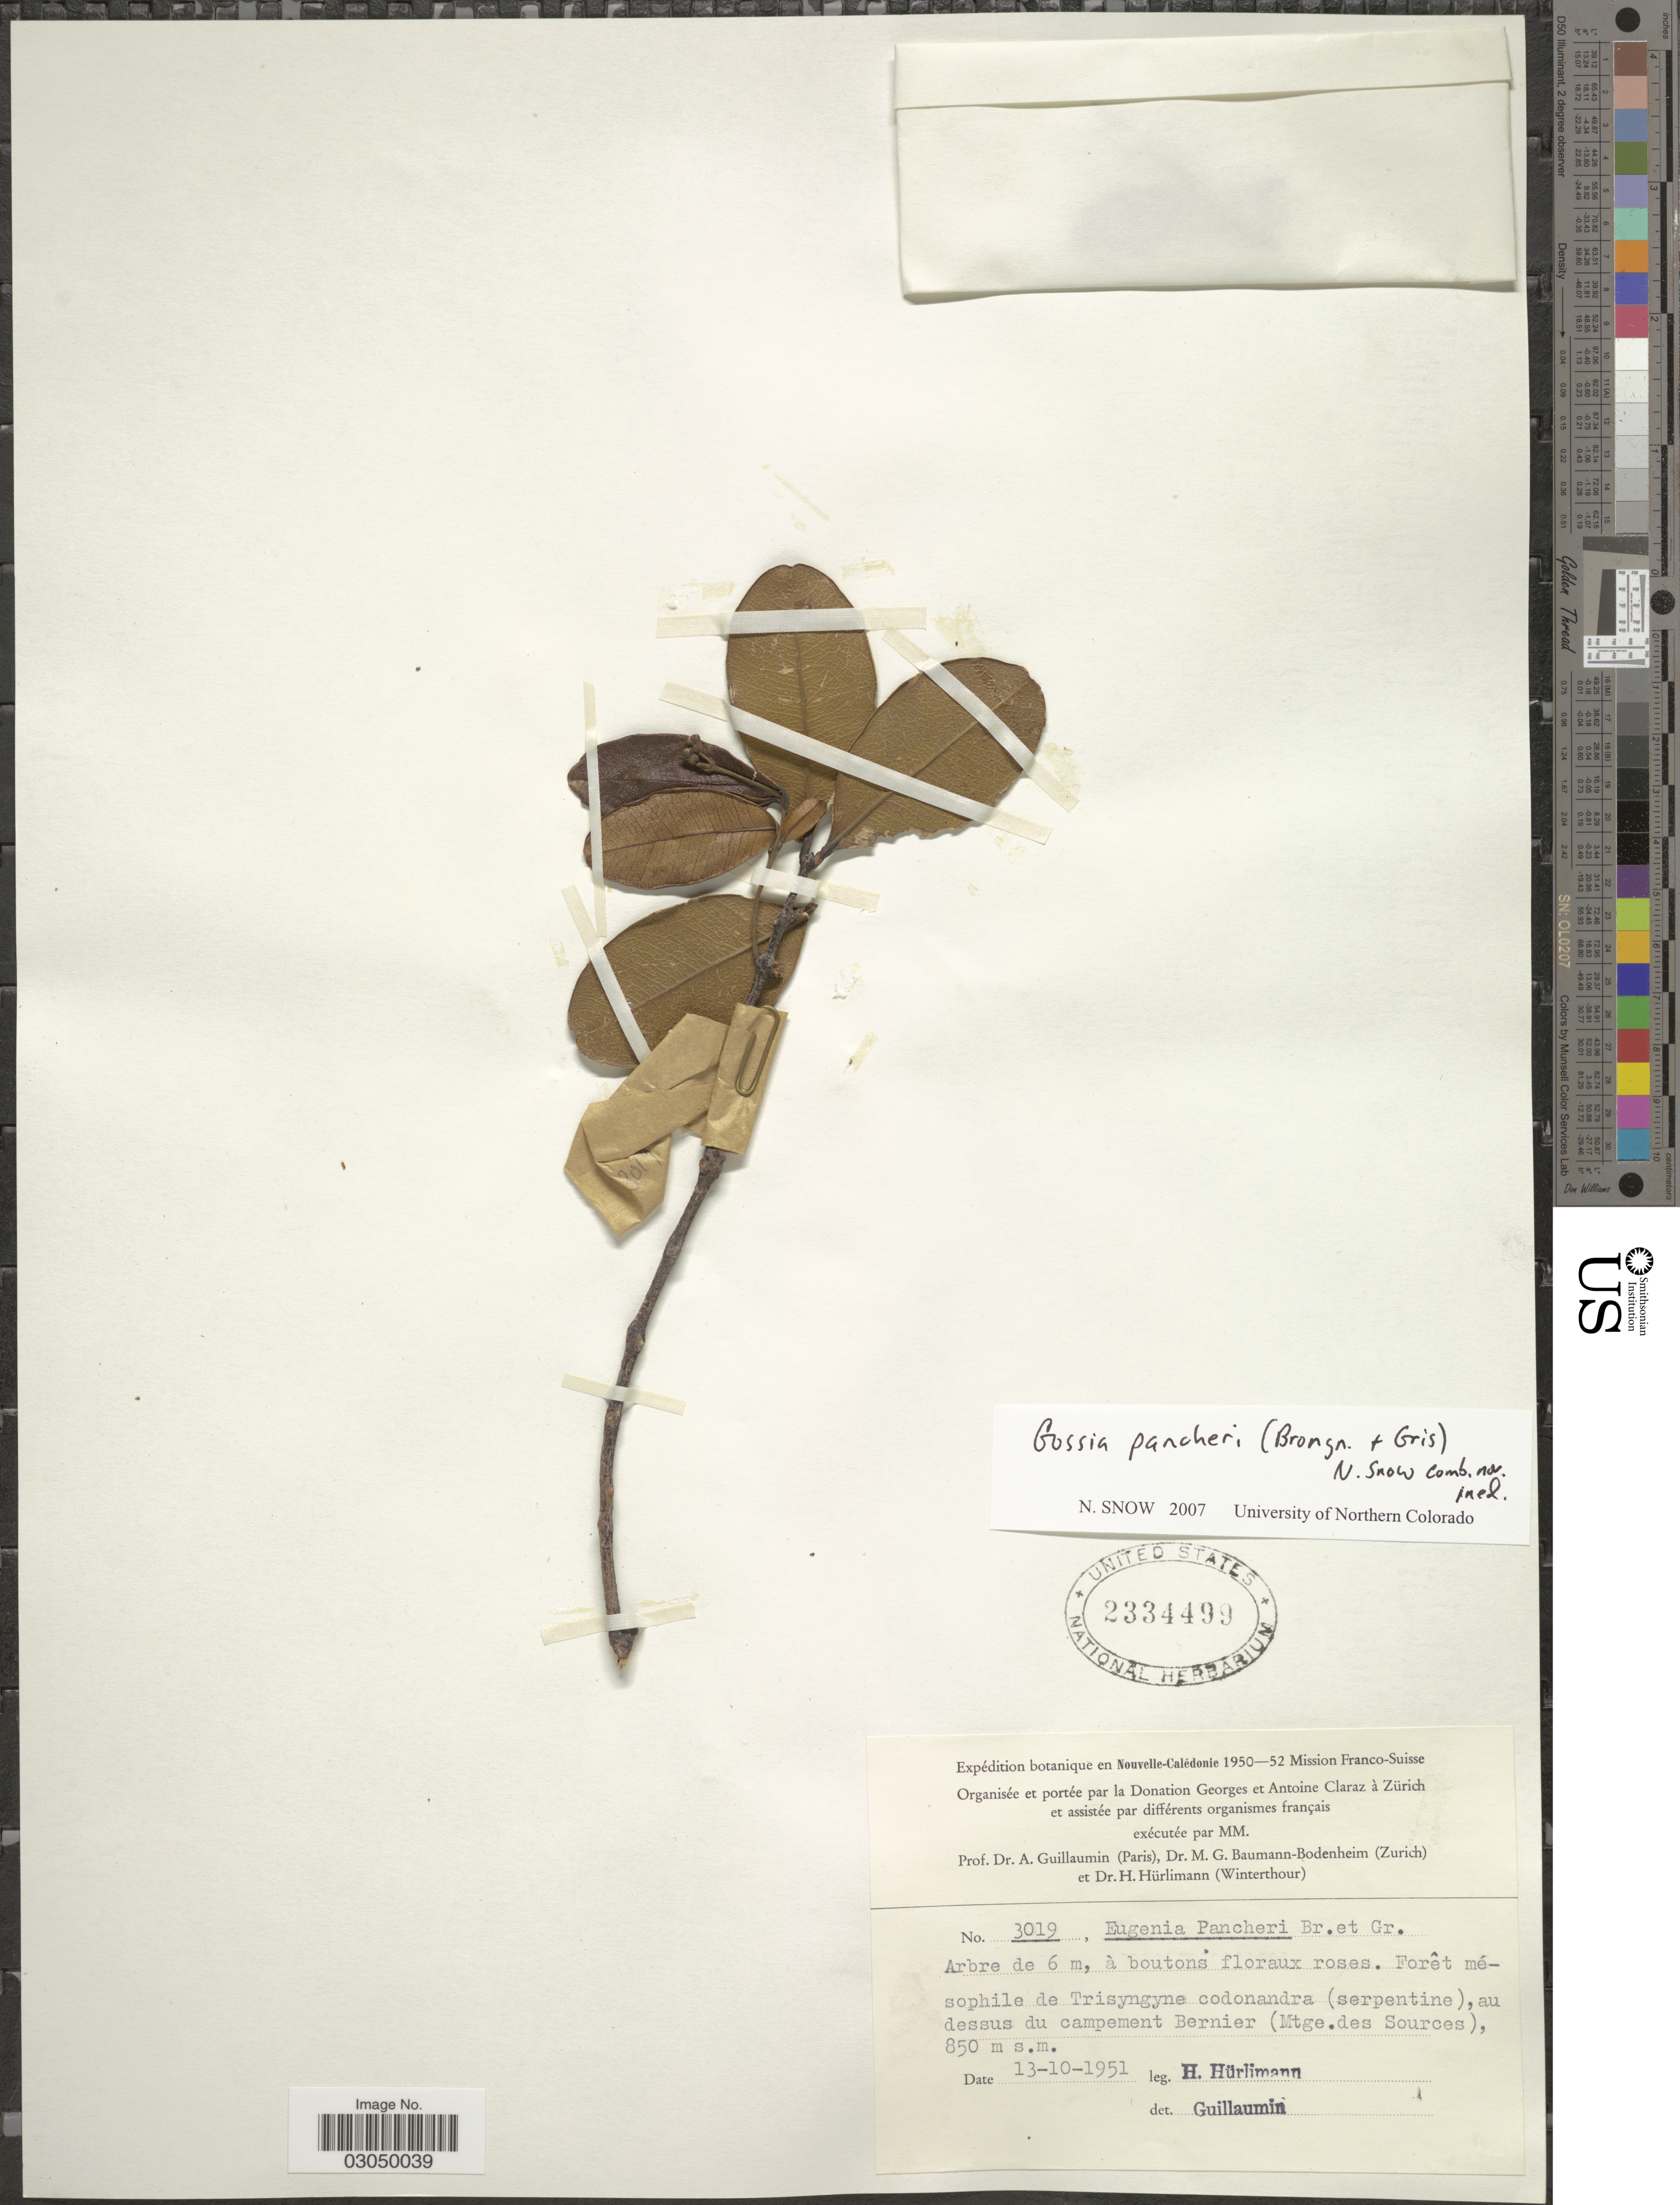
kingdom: Plantae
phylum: Tracheophyta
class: Magnoliopsida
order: Myrtales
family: Myrtaceae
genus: Gossia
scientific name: Gossia pancheri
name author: (Brongn. & Gris) N. Snow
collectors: H. Hürlimann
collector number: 3019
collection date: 1951-10-13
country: New Caledonia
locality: En Nouvelle-Calédonie. Au dessus du campement Bernier (Mtge. des Sources).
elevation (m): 850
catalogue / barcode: US 2334499